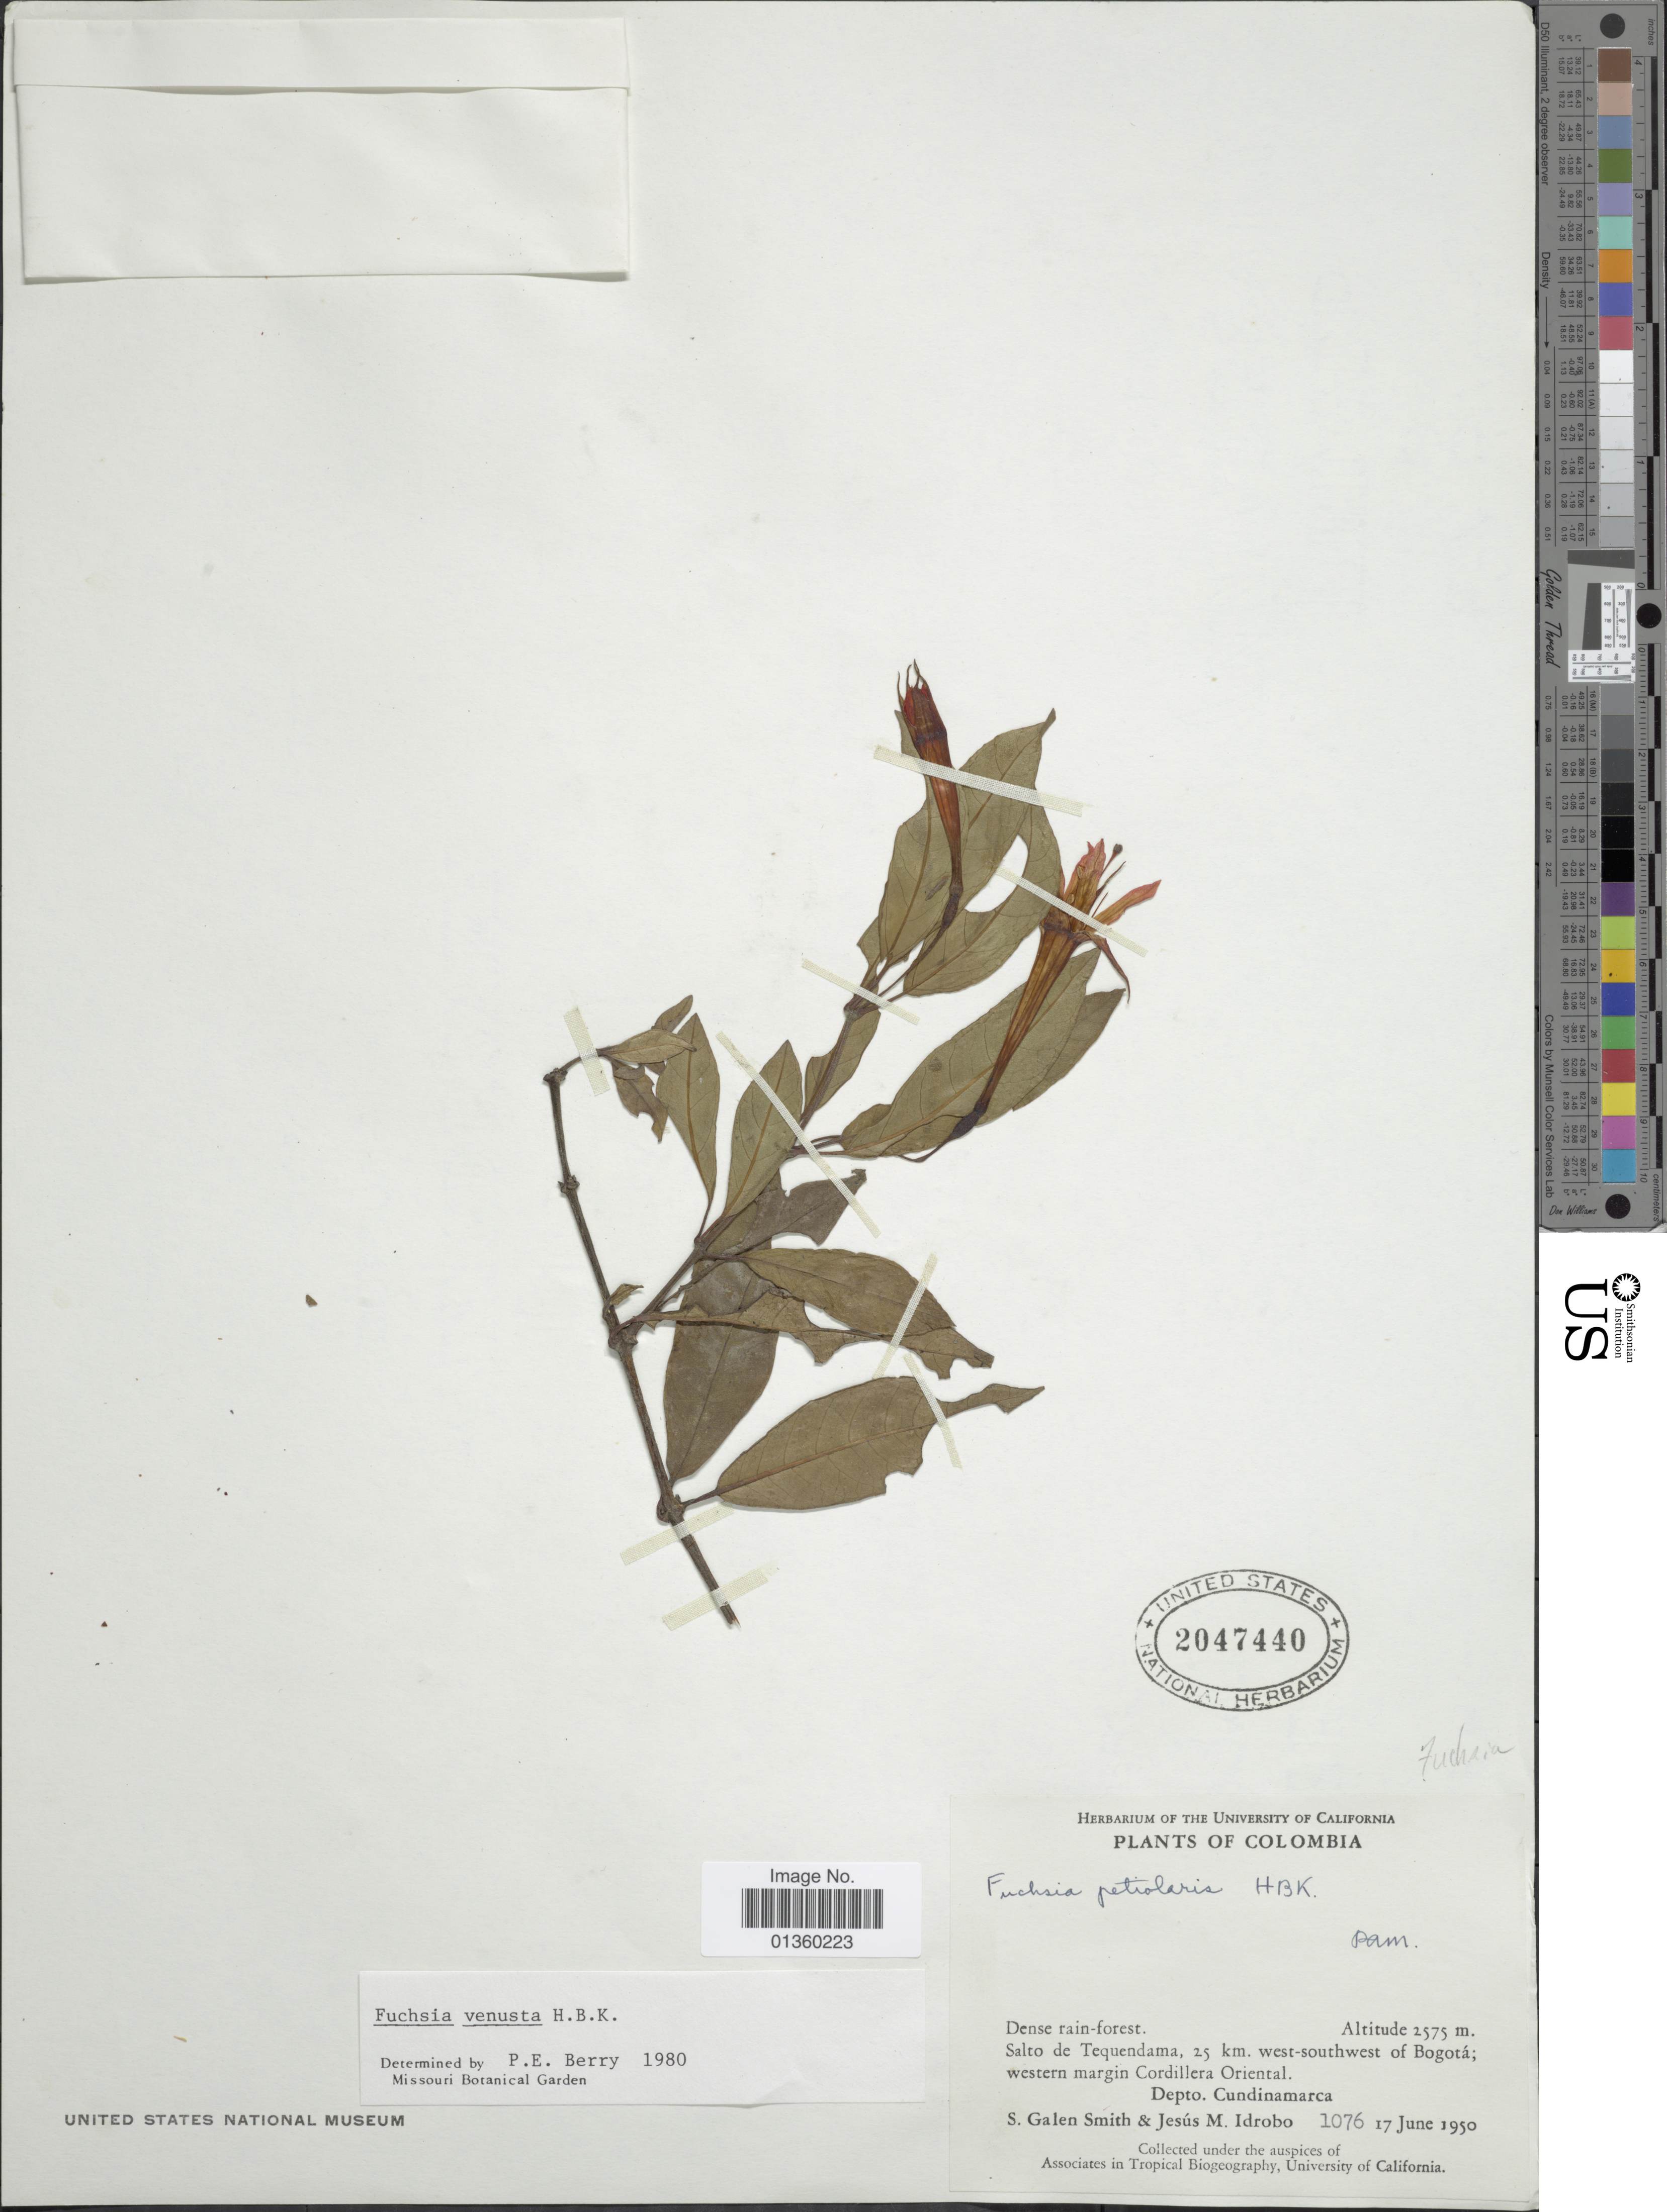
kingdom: Plantae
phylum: Tracheophyta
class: Magnoliopsida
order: Myrtales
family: Onagraceae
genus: Fuchsia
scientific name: Fuchsia venusta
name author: Kunth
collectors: S. G. Smith & J. M. Idrobo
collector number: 1076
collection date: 1950-06-17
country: Colombia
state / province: Cundinamarca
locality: Salto de Tequendama, 25 km. west-southwest of Bogotá: western margin Cordillera Oriental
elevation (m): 2575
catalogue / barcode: US 2047440